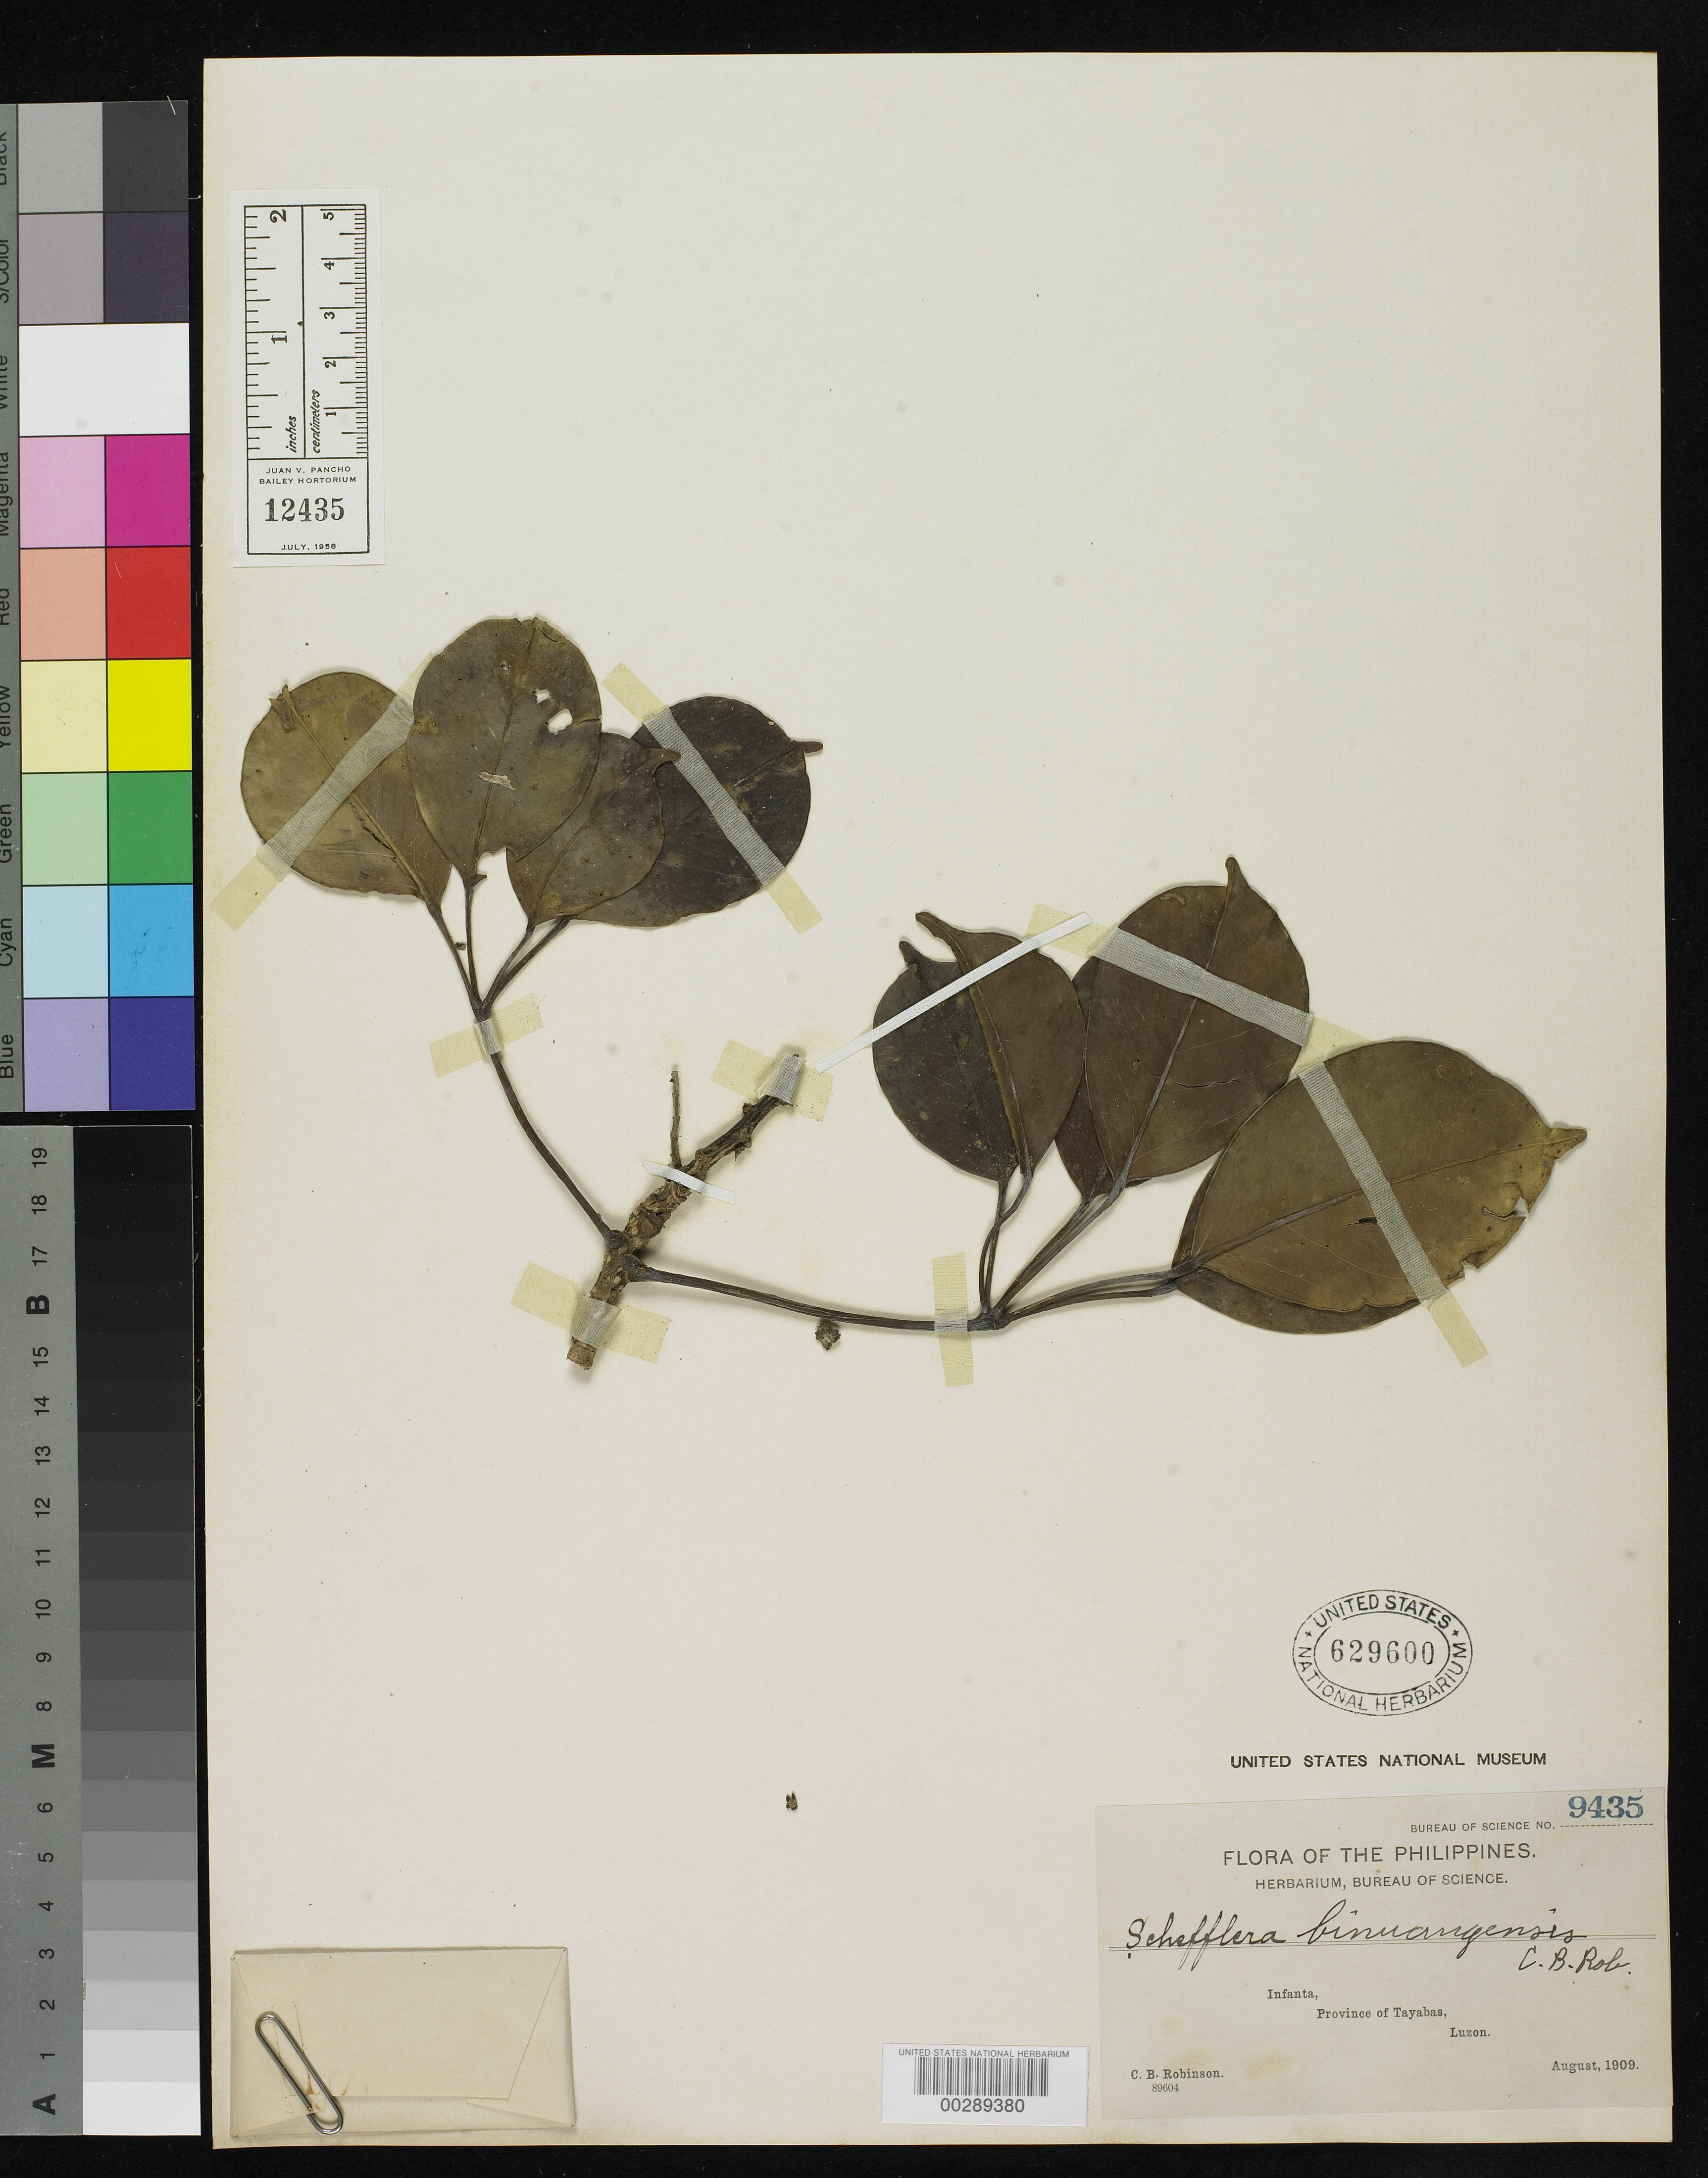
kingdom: Plantae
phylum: Tracheophyta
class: Magnoliopsida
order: Apiales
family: Araliaceae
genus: Schefflera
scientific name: Schefflera binuangensis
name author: C.B. Rob.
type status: Isotype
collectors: C. Robinson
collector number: Bur. Sci. 9435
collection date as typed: Aug 1909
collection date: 1909-08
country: Philippines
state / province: Calabarzon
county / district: Quezon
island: Luzon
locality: Infanta.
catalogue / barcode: US 629600